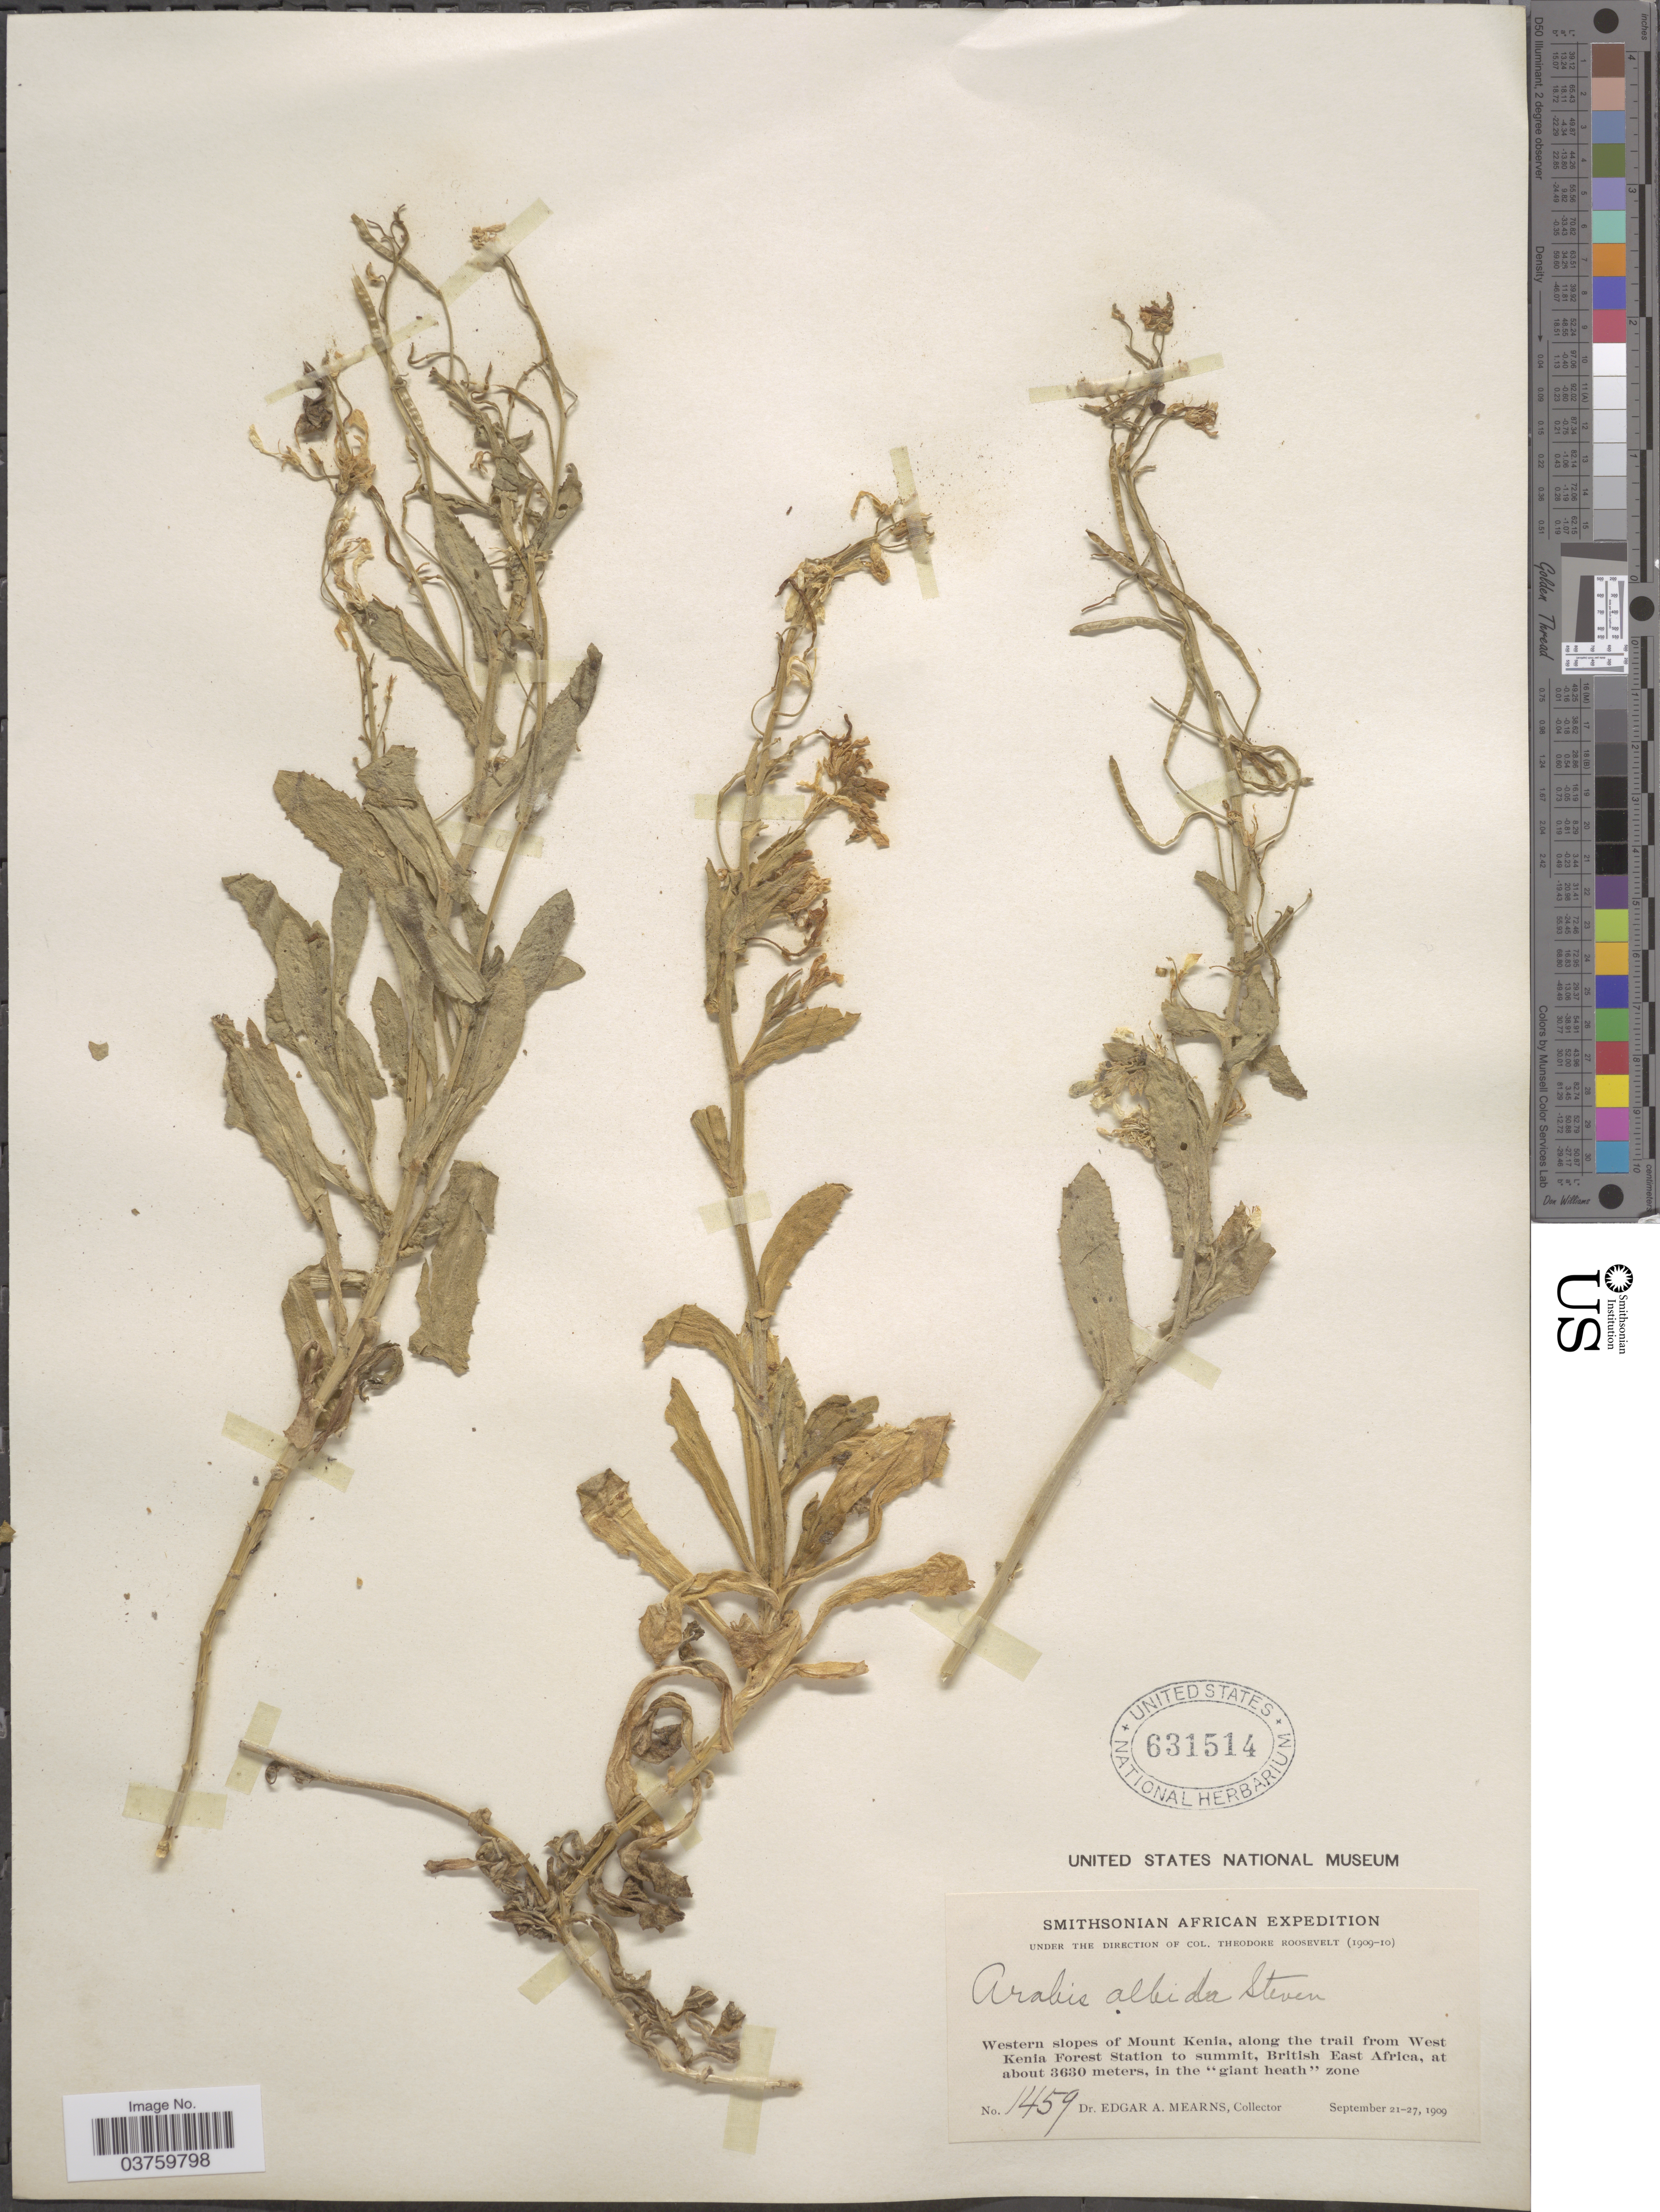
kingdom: Plantae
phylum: Tracheophyta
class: Magnoliopsida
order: Brassicales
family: Brassicaceae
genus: Arabis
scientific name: Arabis albida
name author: Steven ex Fisch.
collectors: E. A. Mearns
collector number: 1459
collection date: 1909-09-21/1909-09-27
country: Kenya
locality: Western slopes of Mount Kenia, along the trail from West Kenia Forest Station to summit, British East Africa, in the "giant heath" zone.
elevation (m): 3630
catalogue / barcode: US 631514